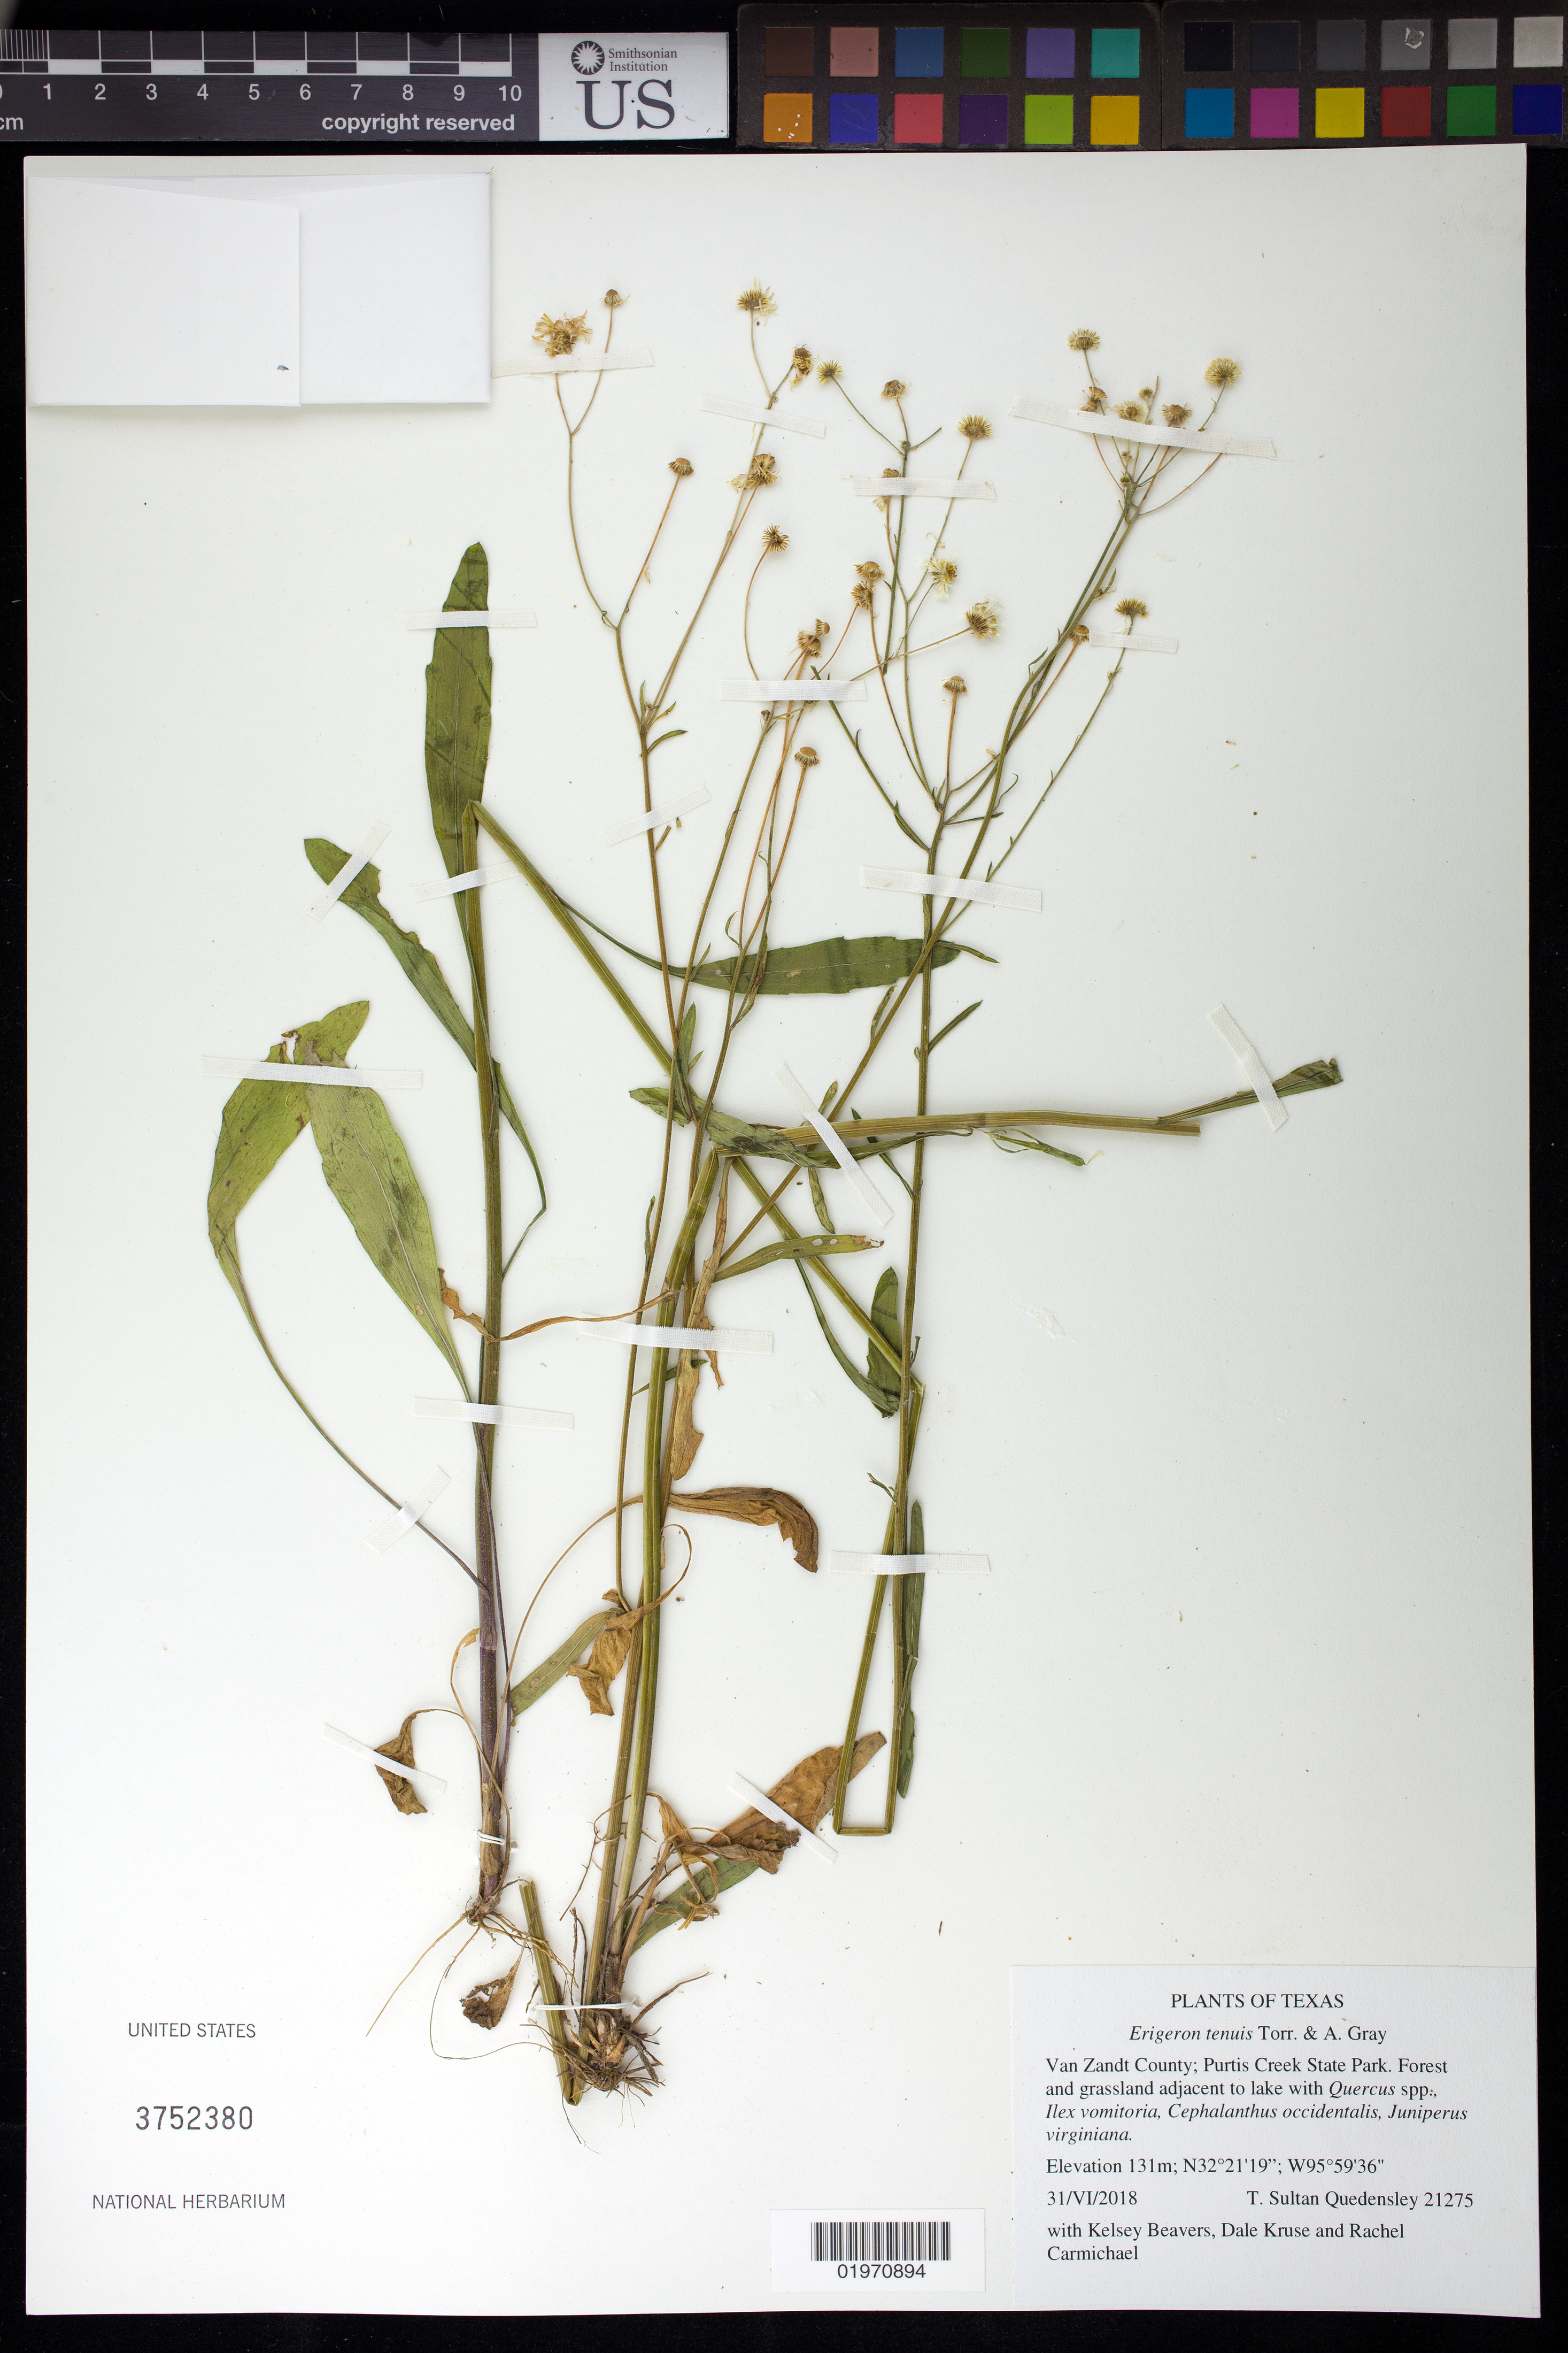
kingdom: Plantae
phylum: Tracheophyta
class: Magnoliopsida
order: Asterales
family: Asteraceae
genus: Erigeron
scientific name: Erigeron tenuis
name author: Torr. & A. Gray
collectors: T. S. Quedensley, K. Beavers, D. Kruse & R. Carmichael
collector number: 21275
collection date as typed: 30 Jun 2018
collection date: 2018-06-30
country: United States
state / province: Texas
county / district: Van Zaudt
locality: Purtis Creek State Park.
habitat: Forest and grassland adjacent to lake with Quercus spp., Ilex vomitoria, Cephalanthus occidentalis, Juniperus virginiana.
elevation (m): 131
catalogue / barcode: US 3752380